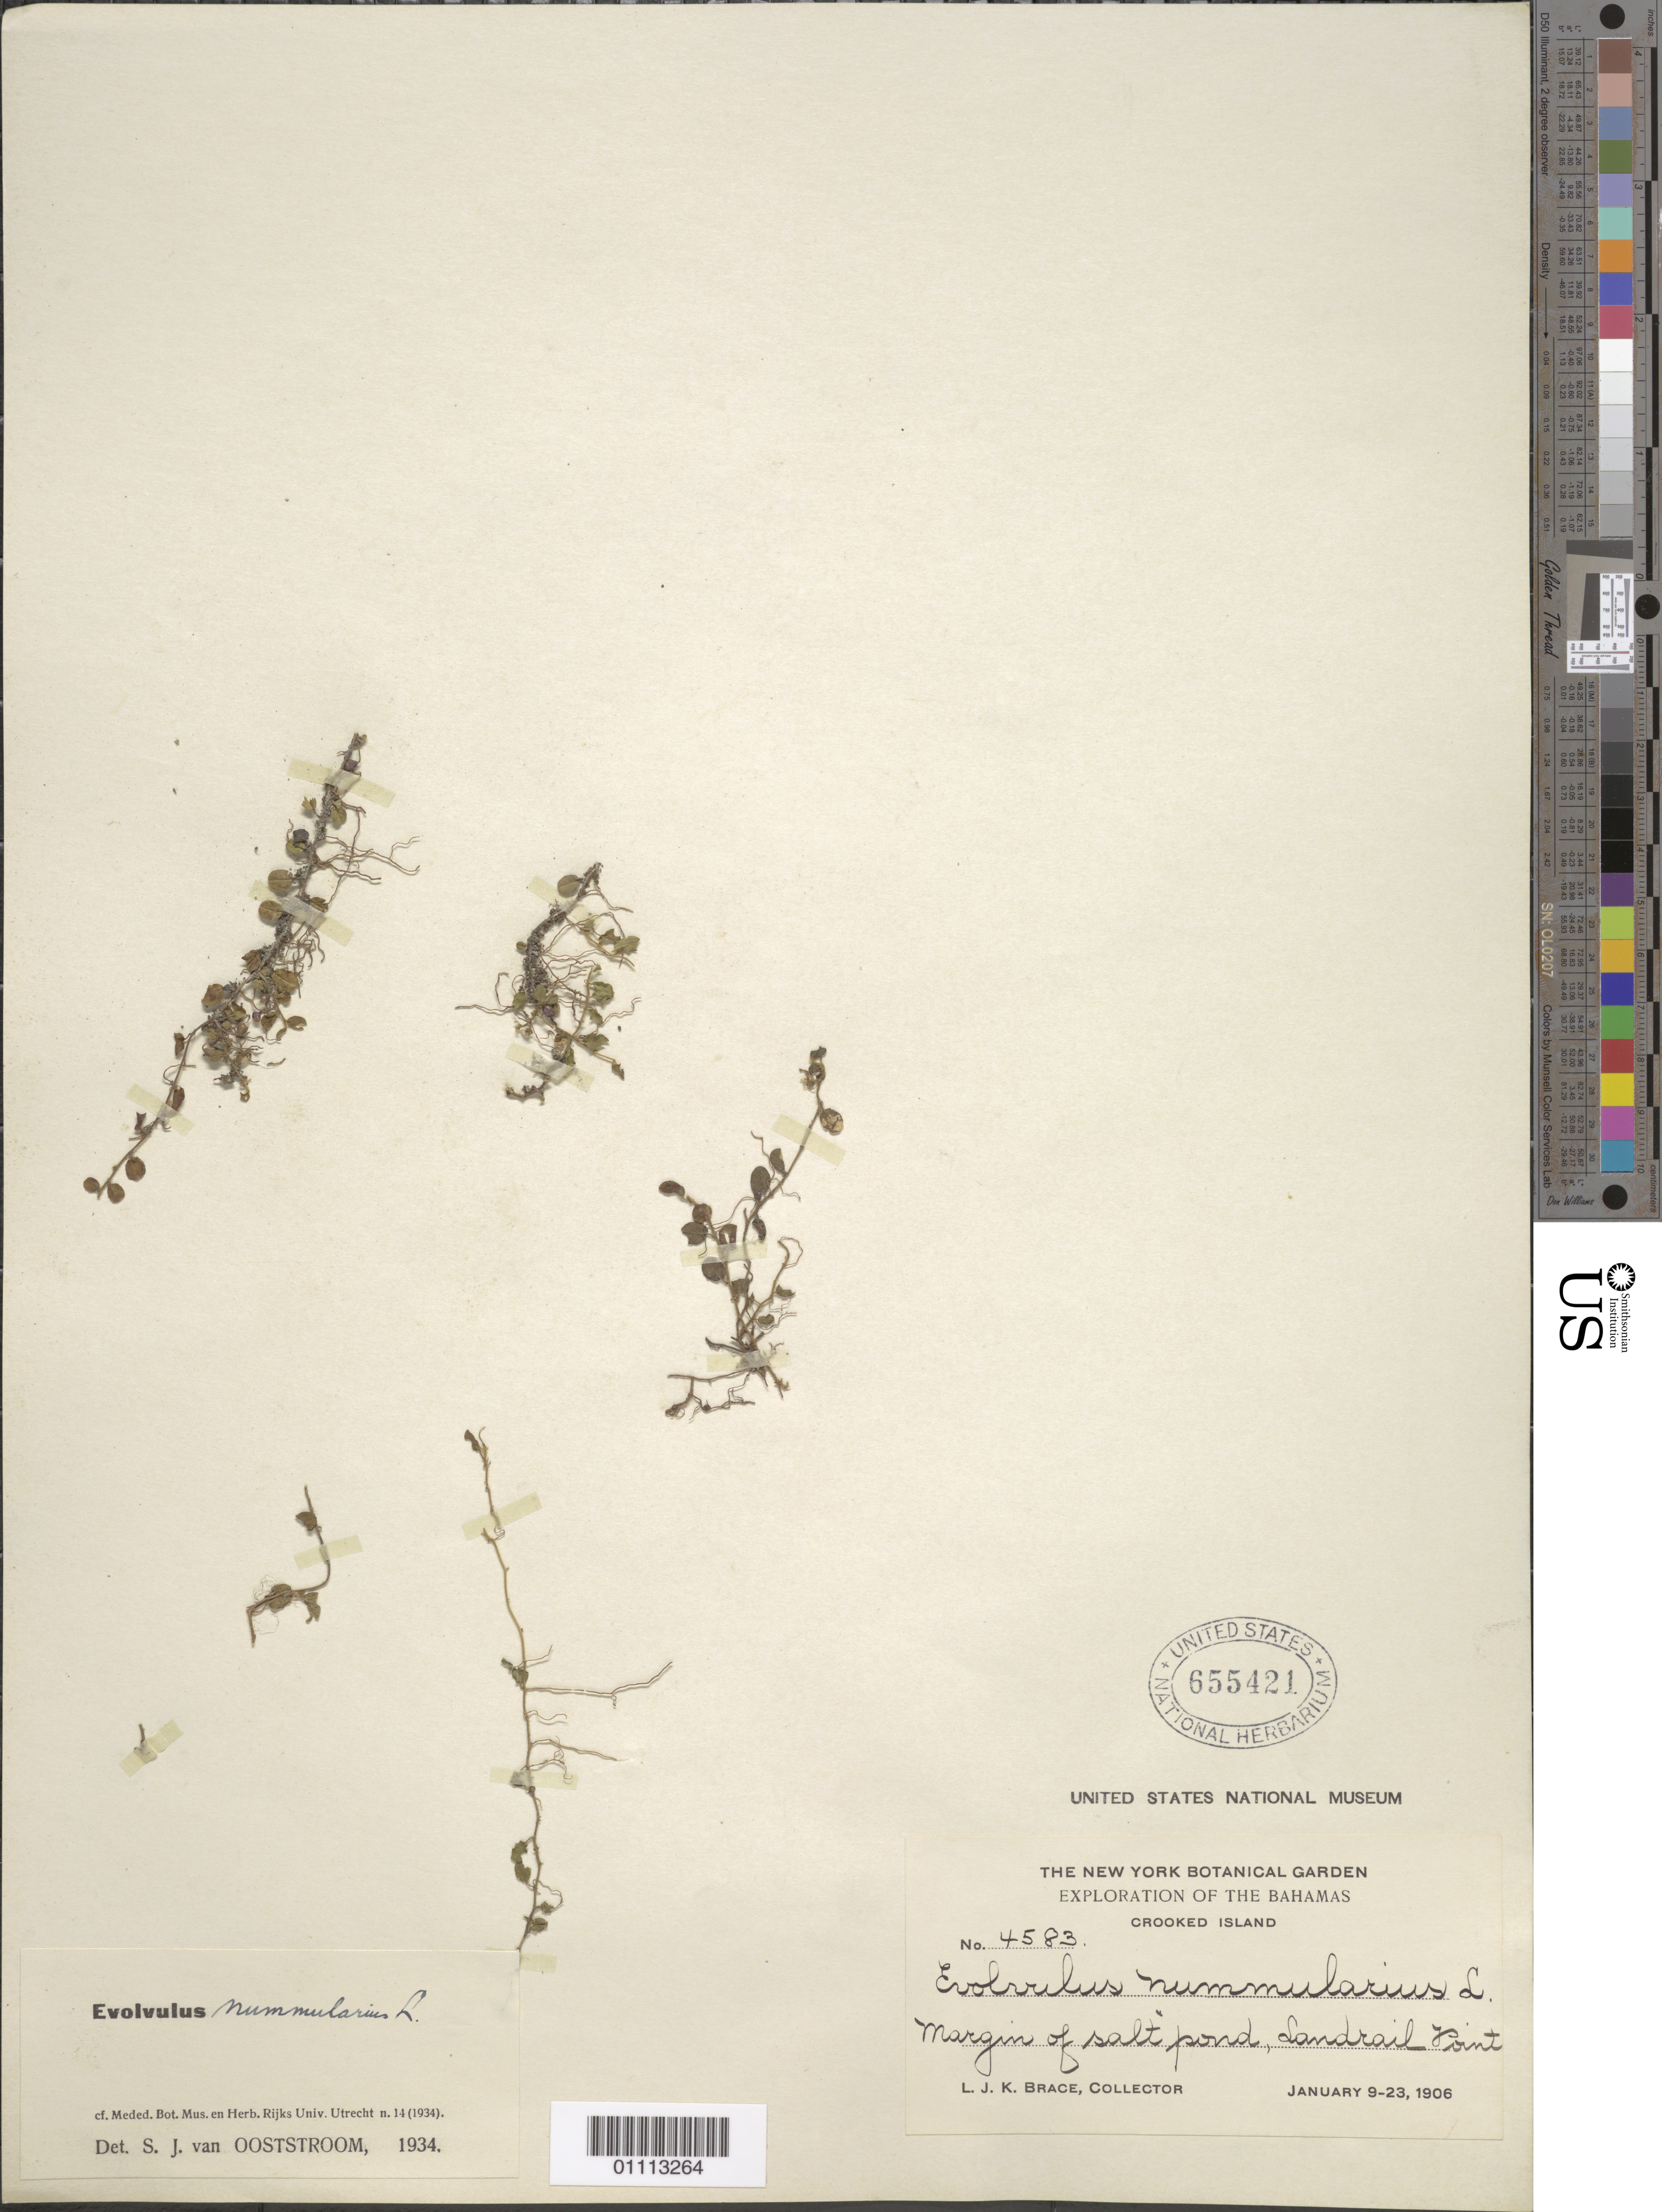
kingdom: Plantae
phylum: Tracheophyta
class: Magnoliopsida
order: Solanales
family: Convolvulaceae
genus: Evolvulus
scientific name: Evolvulus nummularius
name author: (L.) L.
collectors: L. J. K. Brace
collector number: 4583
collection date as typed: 09 Jan 1906 to 23 Jan 1906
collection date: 1906-01-09/1906-01-23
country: Bahamas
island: Crooked I.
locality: Margin of salt pond, Landrail Point.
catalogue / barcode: US 655421